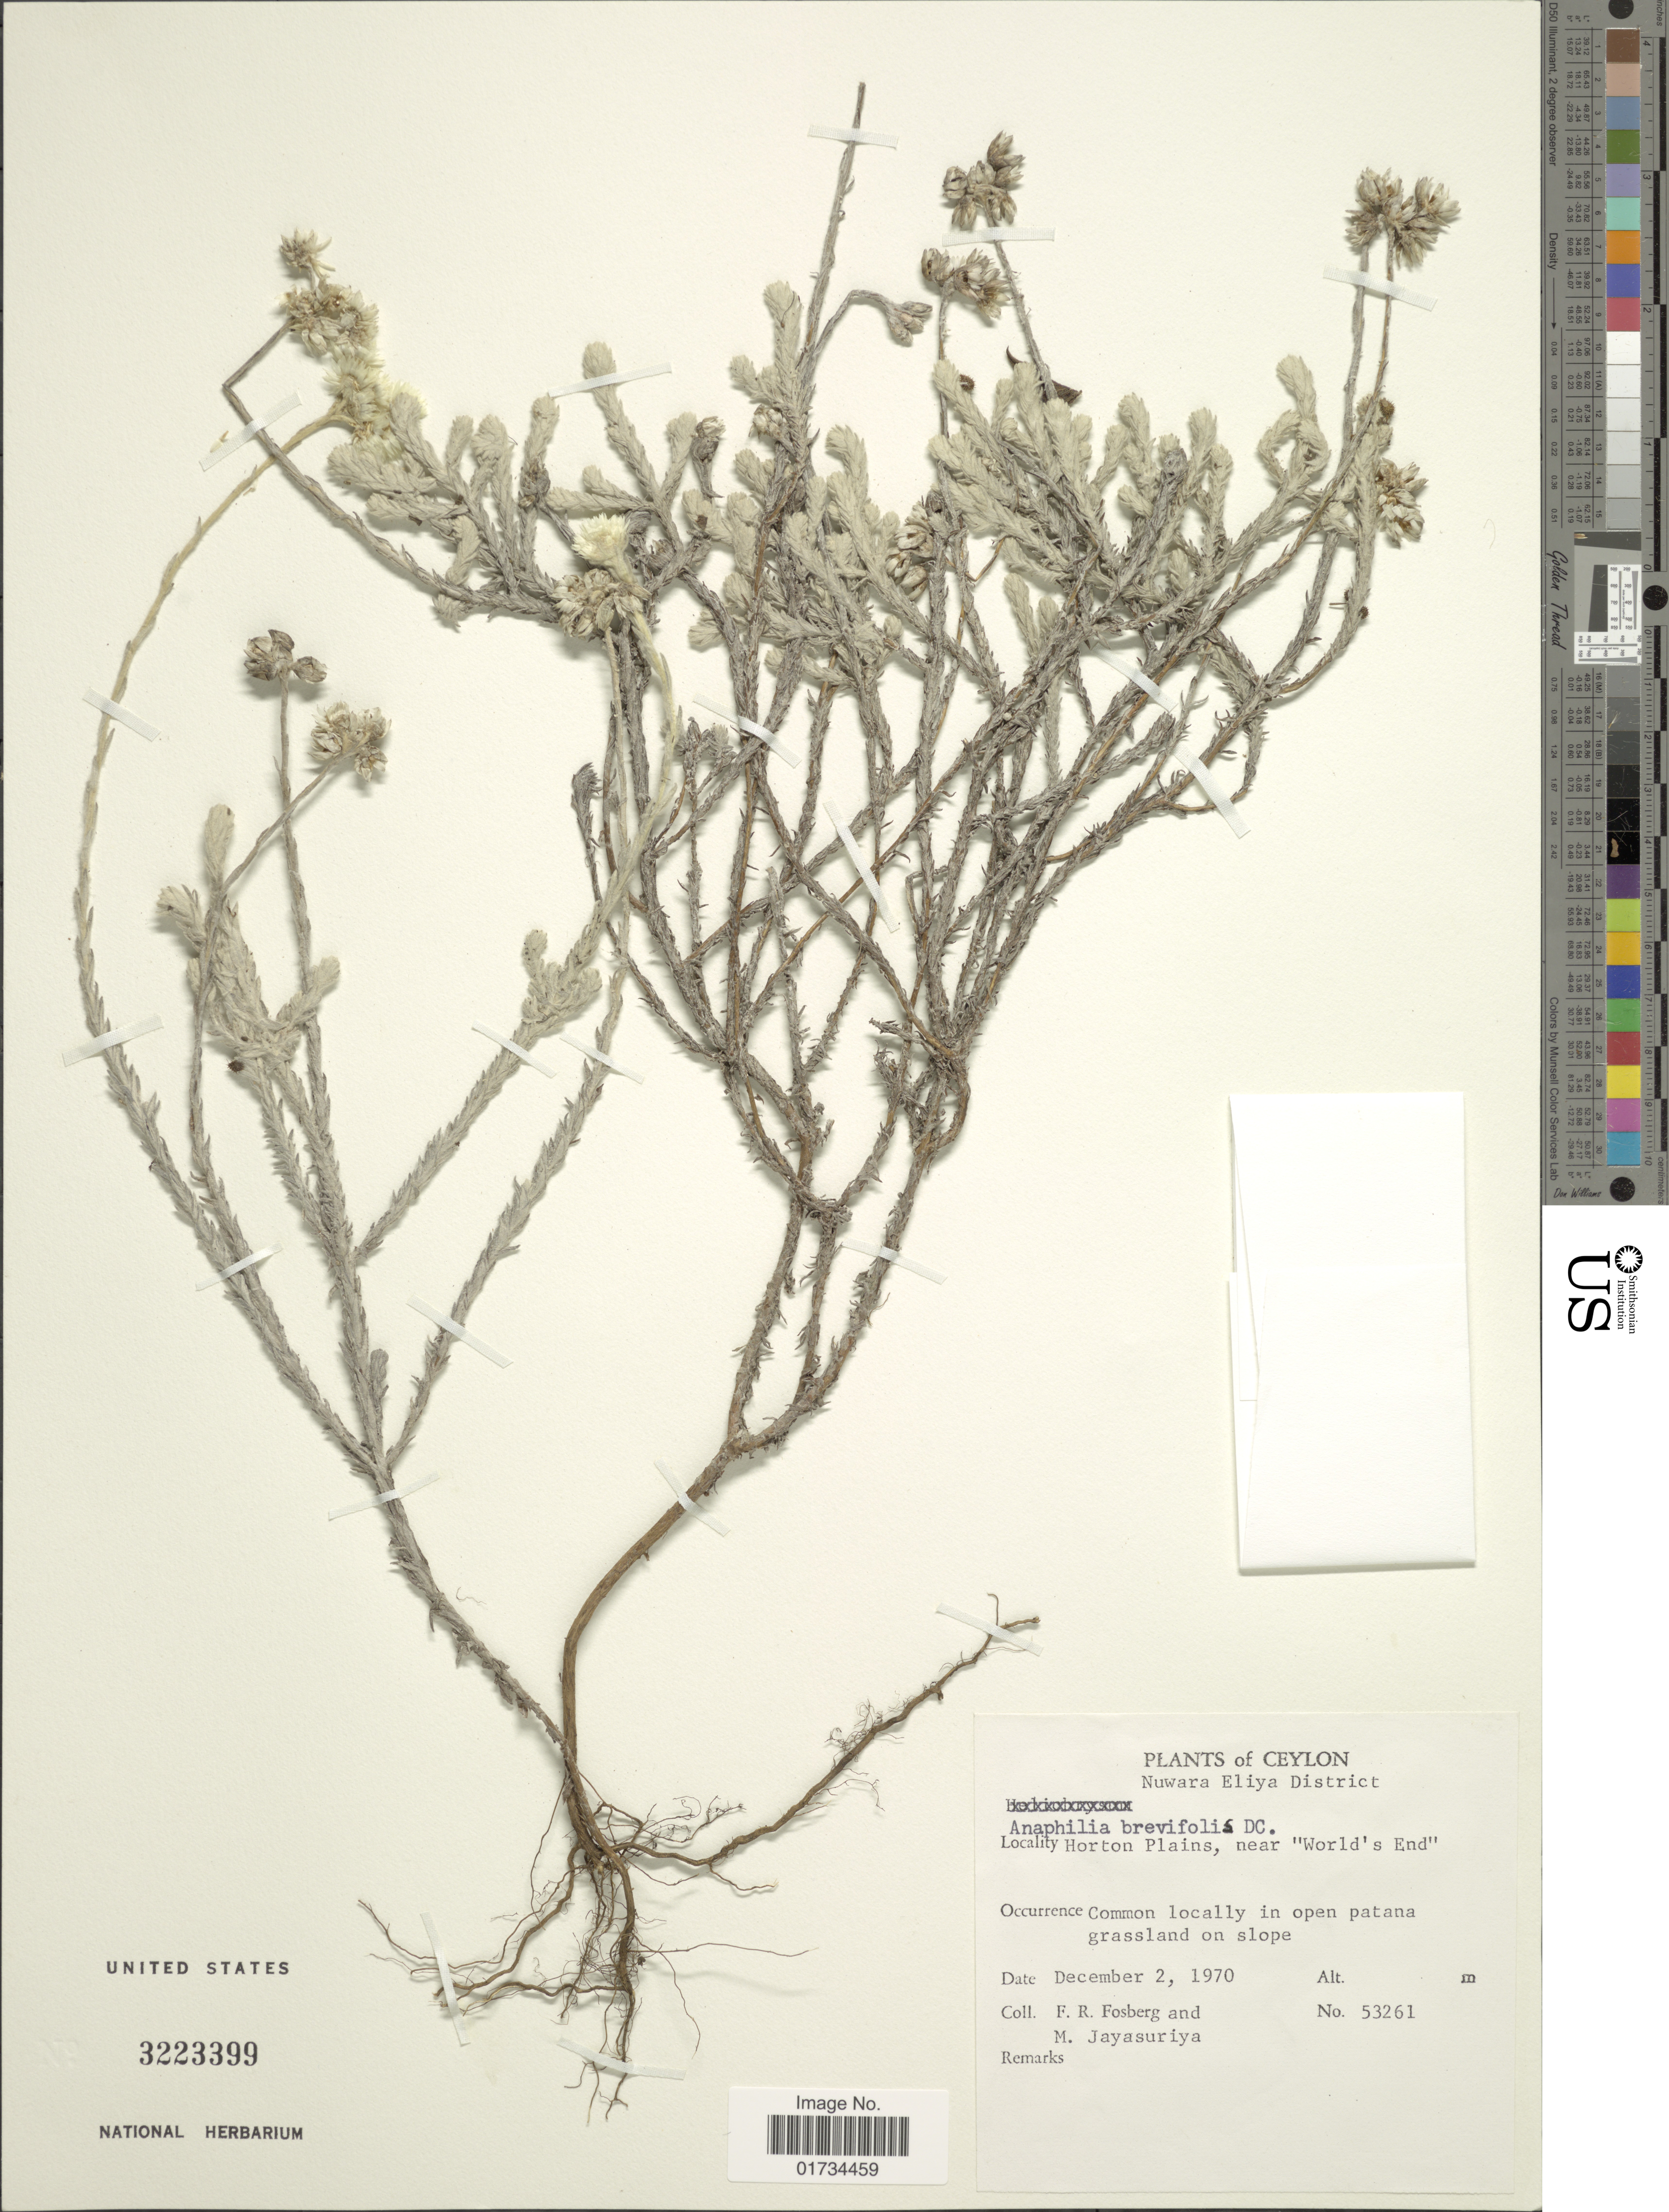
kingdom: Plantae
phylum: Tracheophyta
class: Magnoliopsida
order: Asterales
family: Asteraceae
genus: Anaphalis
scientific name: Anaphalis brevifolia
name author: DC.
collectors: F. R. Fosberg & M. Jayasuriya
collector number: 53261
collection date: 1970-12-02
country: Sri Lanka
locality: Ceylon, Horton Plains; Nuwara Eliya District, near "World's End"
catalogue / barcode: US 3223399